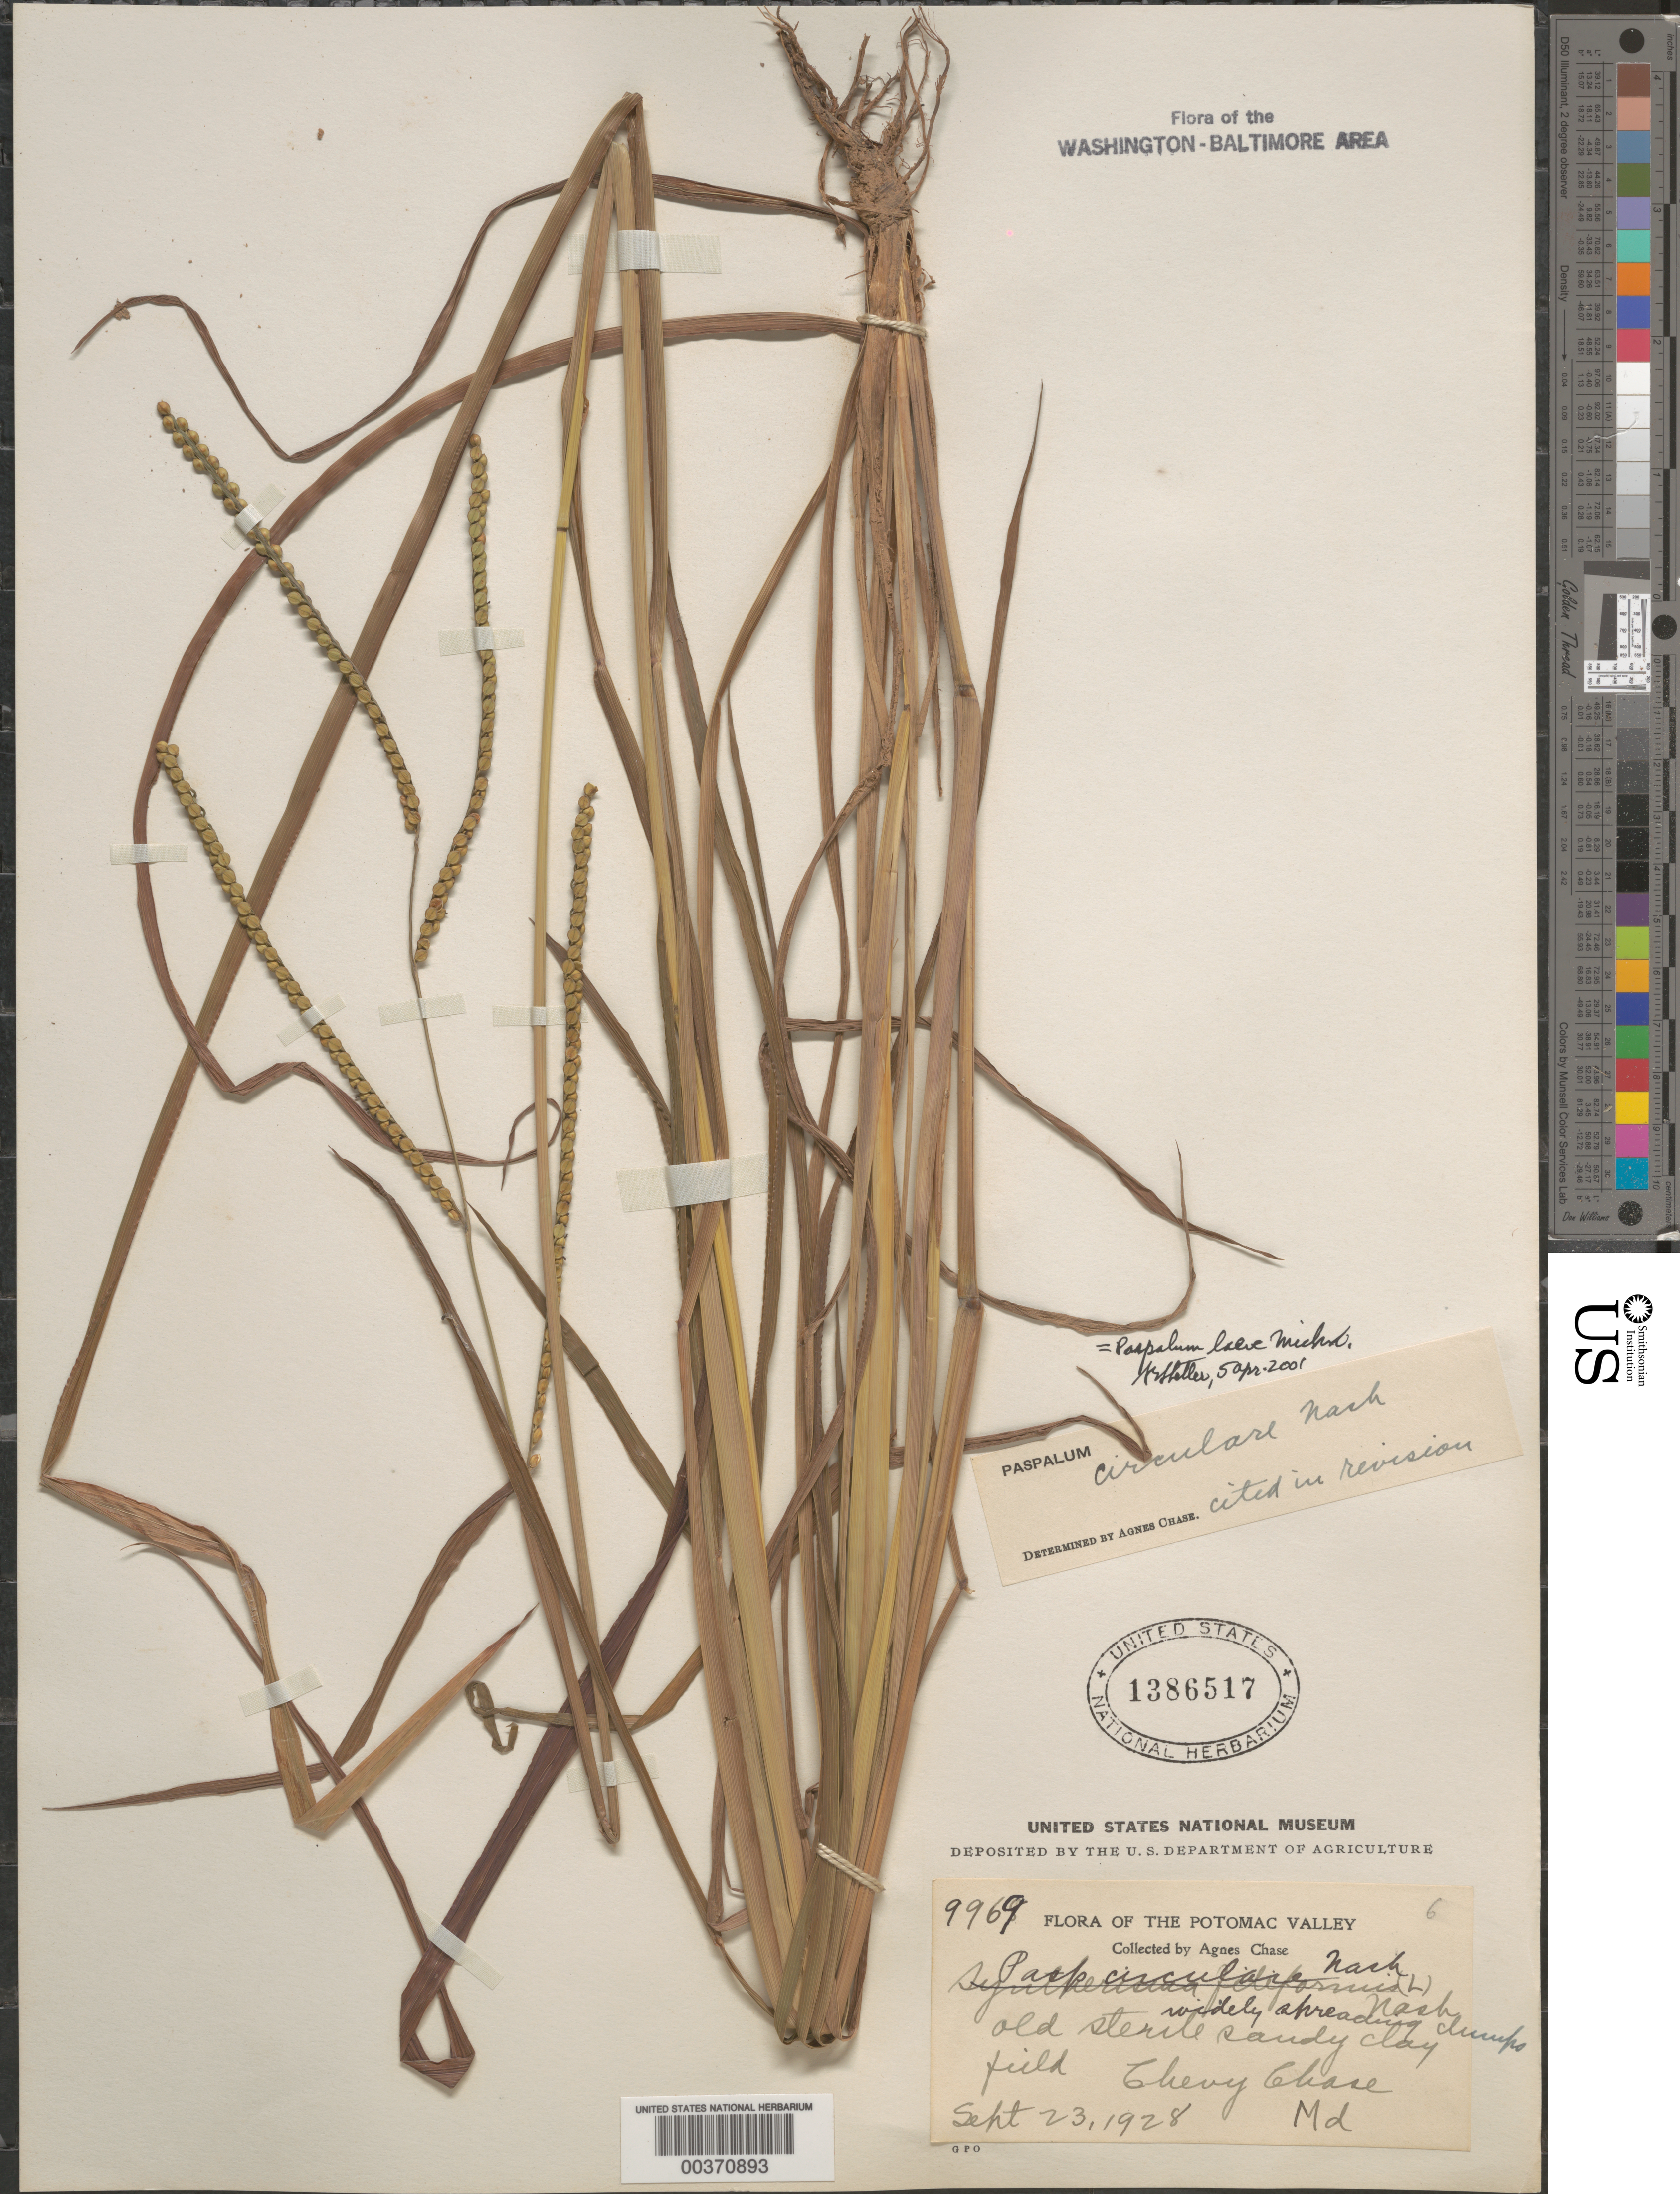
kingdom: Plantae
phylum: Tracheophyta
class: Liliopsida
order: Poales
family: Poaceae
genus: Paspalum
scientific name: Paspalum laeve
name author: Michx.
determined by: Chase, [M.] Agnes, (US)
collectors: A. Chase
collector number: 9969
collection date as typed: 23 Sep 1928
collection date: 1928-09-23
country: United States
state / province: Maryland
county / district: Prince George's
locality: Chevy Chase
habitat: Old sterile sandy clay field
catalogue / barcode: US 1386517